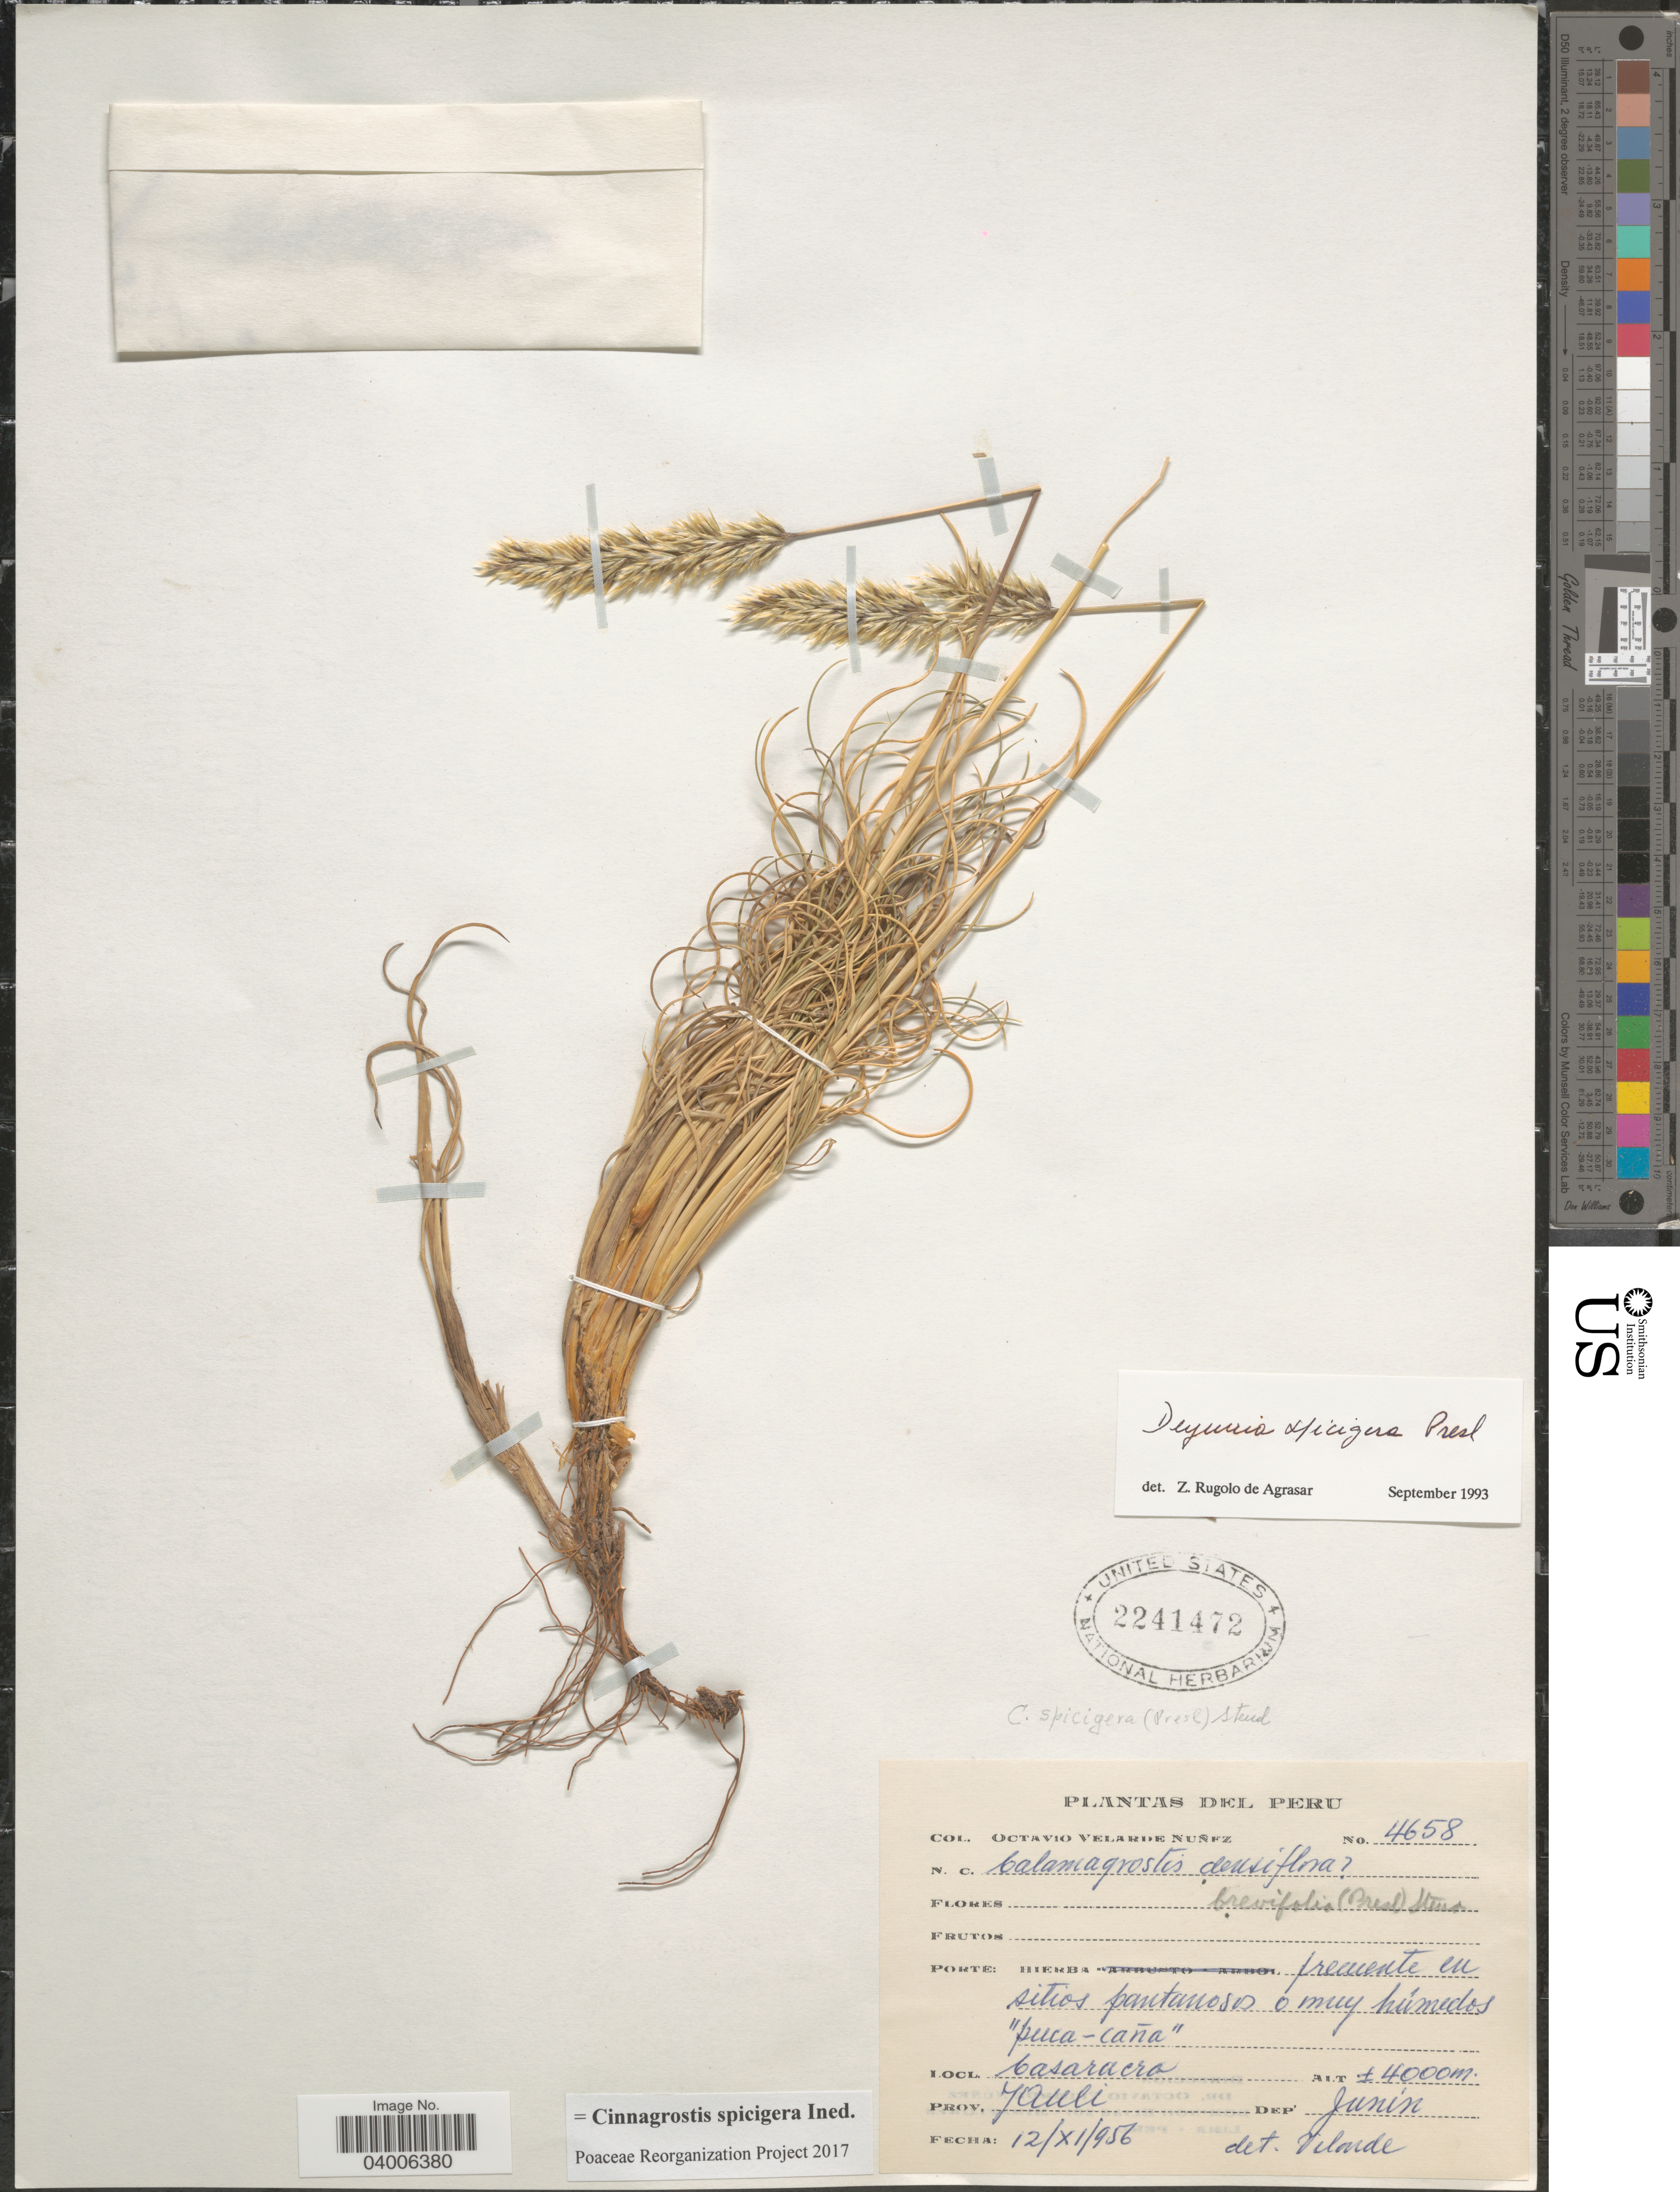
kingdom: Plantae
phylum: Tracheophyta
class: Liliopsida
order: Poales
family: Poaceae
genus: Cinnagrostis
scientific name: Cinnagrostis spicigera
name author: (J. Presl) P.M. Peterson et al.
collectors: O. Velarde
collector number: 4658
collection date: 1956-11-12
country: Peru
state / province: Junín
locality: Casaracra. Prov. Yauli. Dep. Junín.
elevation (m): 4000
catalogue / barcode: US 2241472